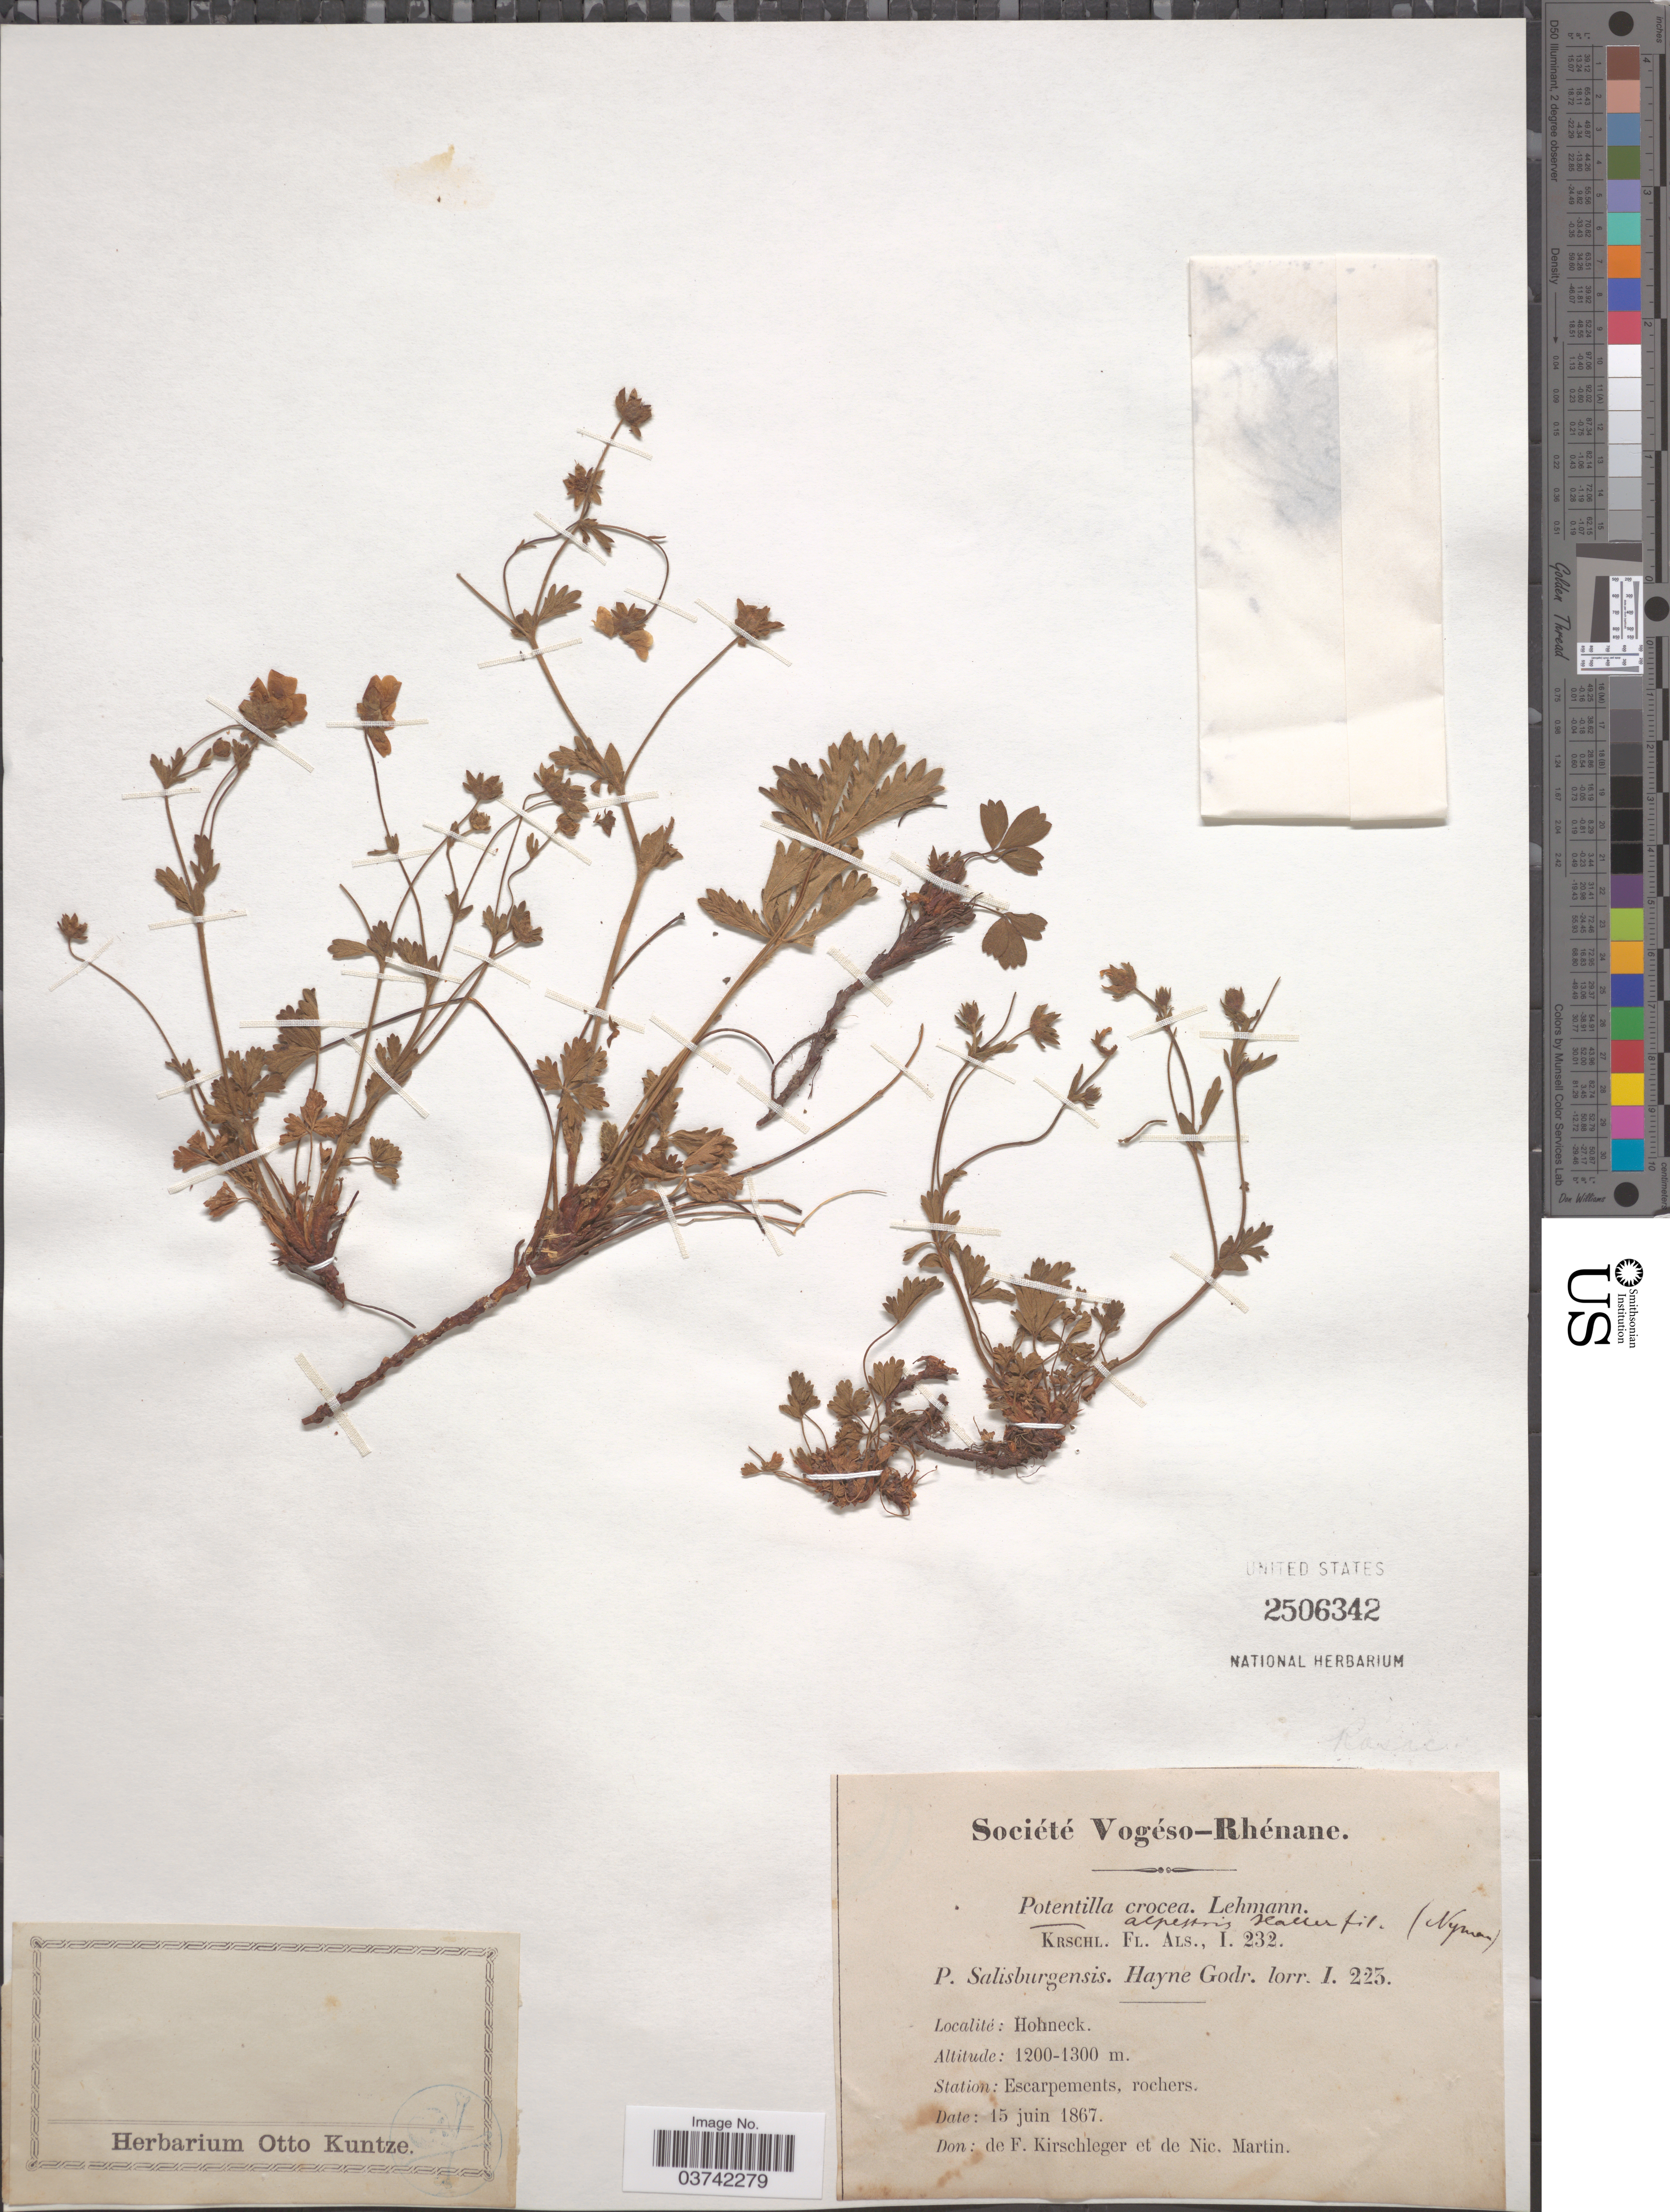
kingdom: Plantae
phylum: Tracheophyta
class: Magnoliopsida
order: Rosales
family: Rosaceae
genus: Potentilla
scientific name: Potentilla crocea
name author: Haller f.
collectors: d. Kirschleger & N. Martin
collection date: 1867-06-15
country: France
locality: Hohneck.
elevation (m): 1200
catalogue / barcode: US 2506342